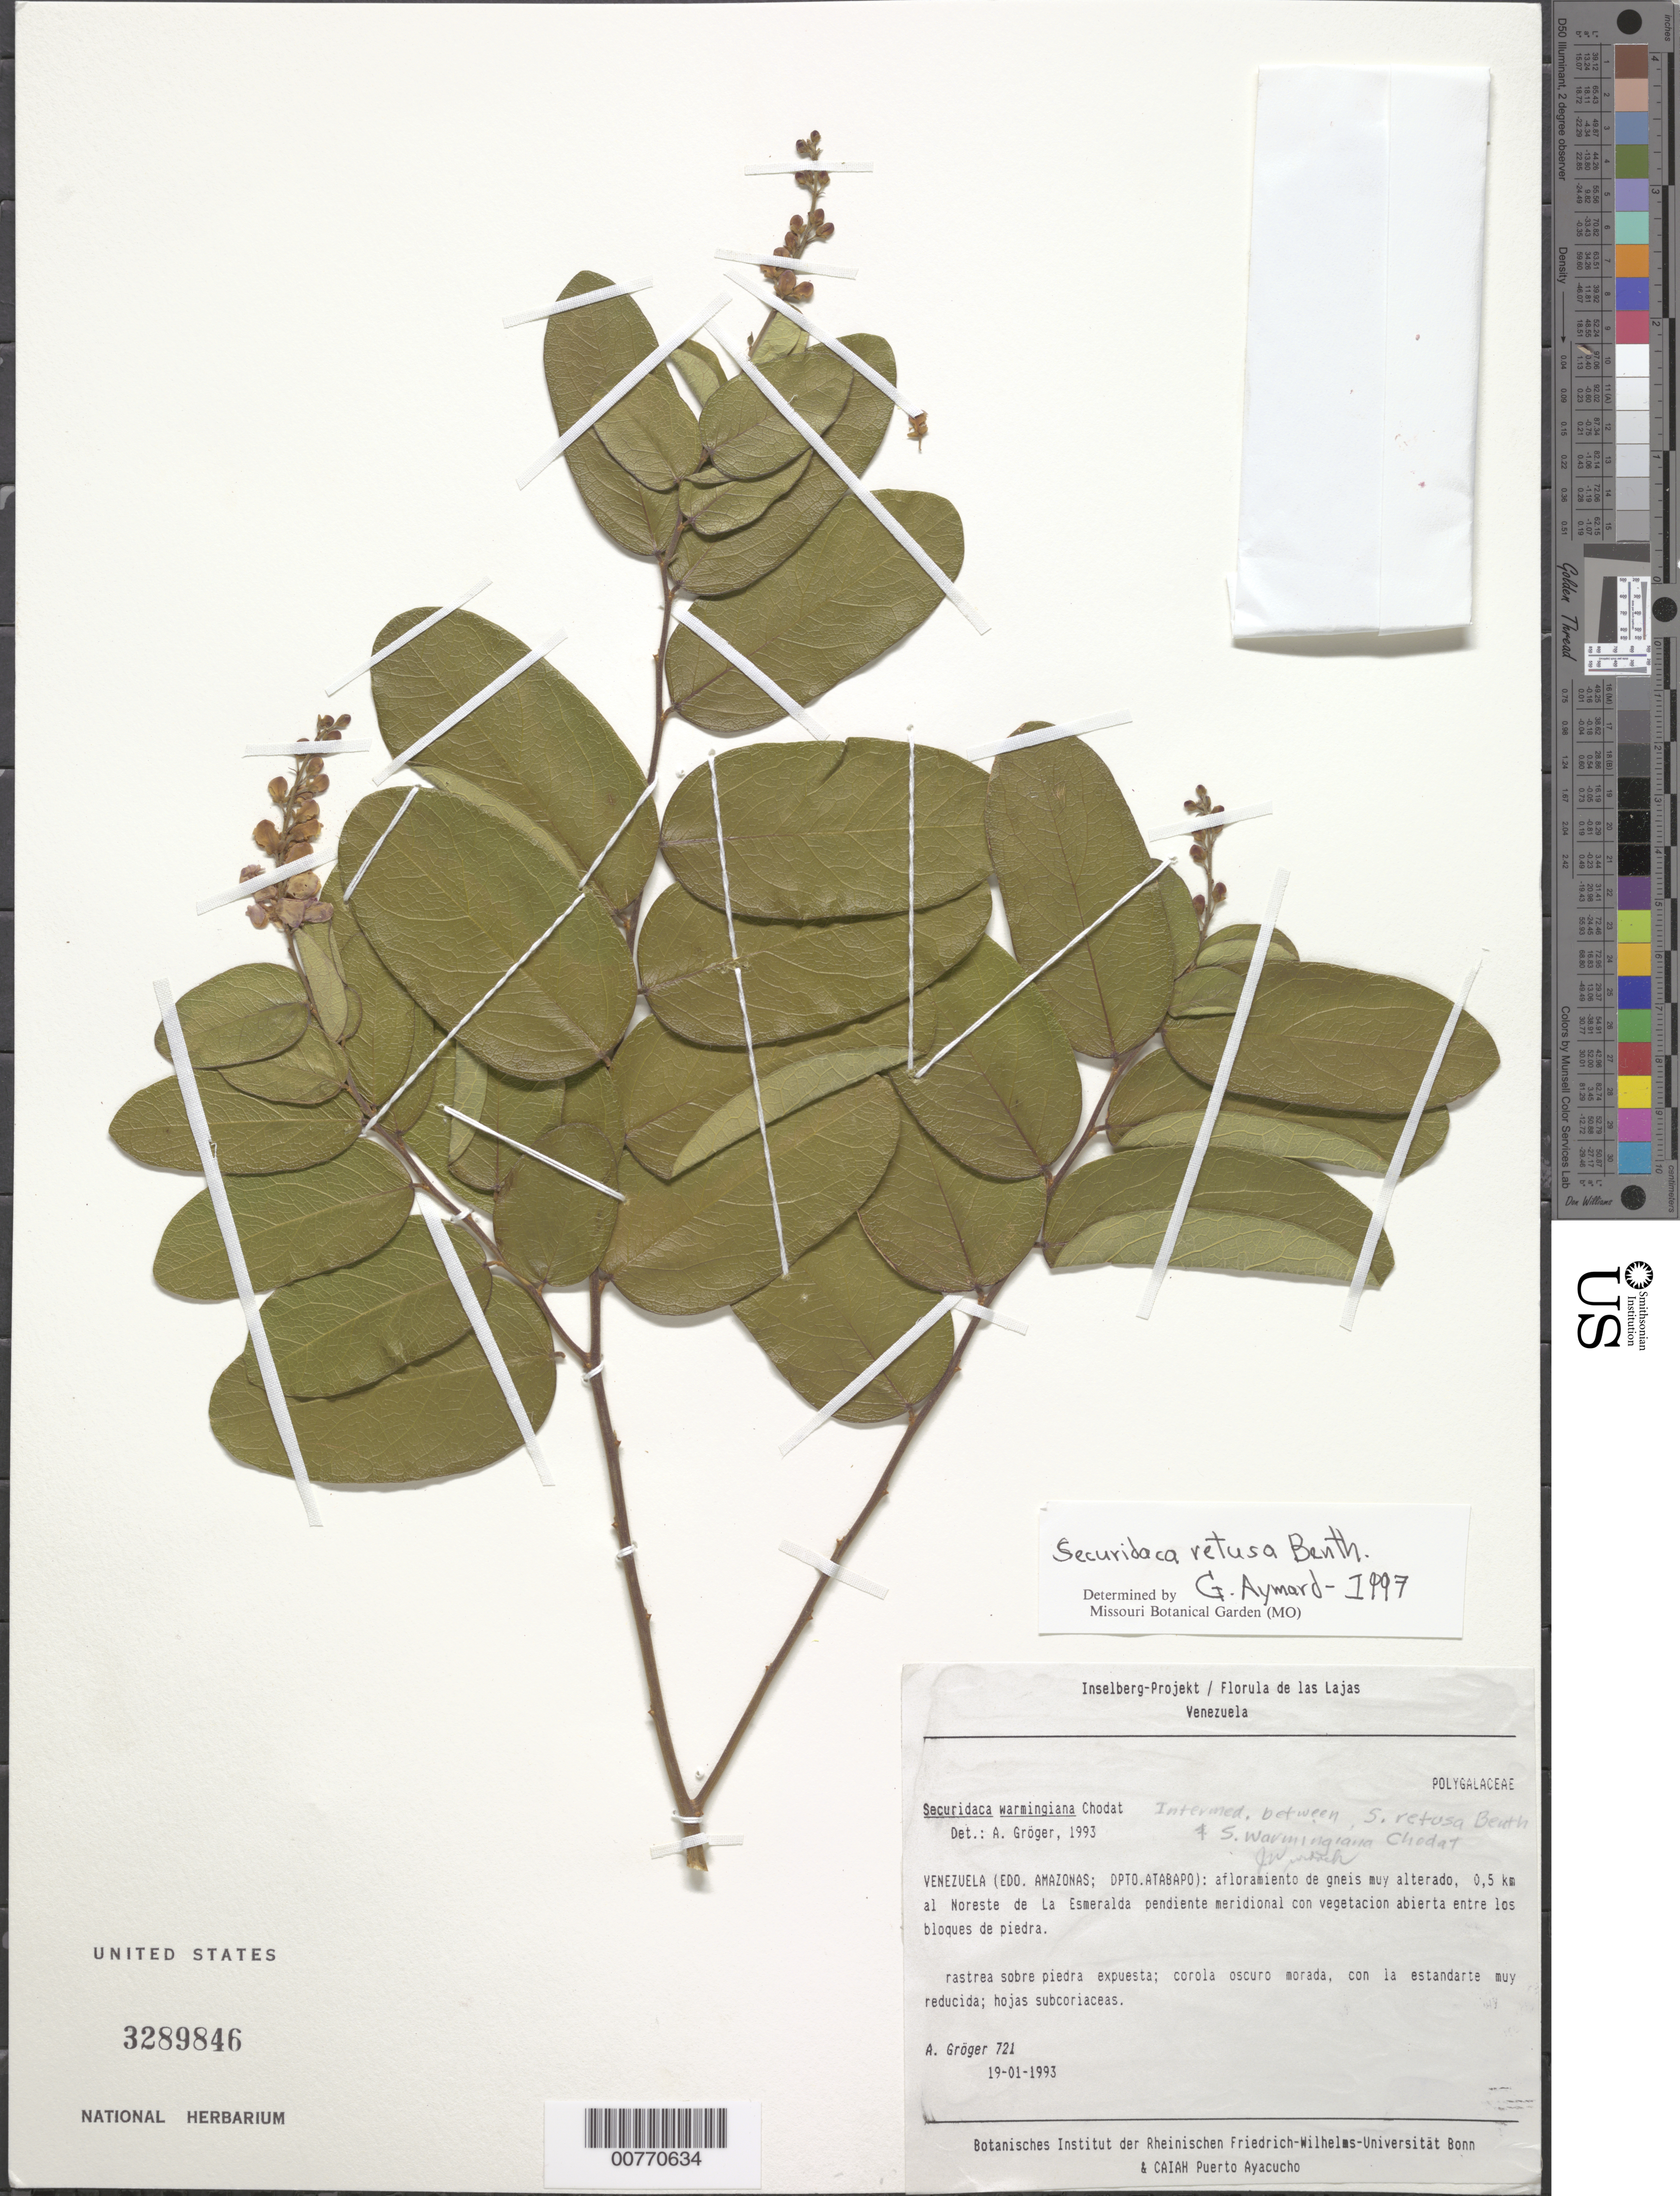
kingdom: Plantae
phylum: Tracheophyta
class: Magnoliopsida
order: Fabales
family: Polygalaceae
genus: Securidaca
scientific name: Securidaca retusa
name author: Benth.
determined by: Aymard C., G. A., (PORT), Univ. Nac. Exp. de los Llanos Ezequiel Zamora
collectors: A. Gröger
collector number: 721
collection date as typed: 19-Feb-93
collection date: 1993-02-19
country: Venezuela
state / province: Amazonas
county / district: Atabapo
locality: La Esmeralda, 0.5 km NE of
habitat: Rastrea sobre piedra expuesta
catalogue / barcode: US 3289846